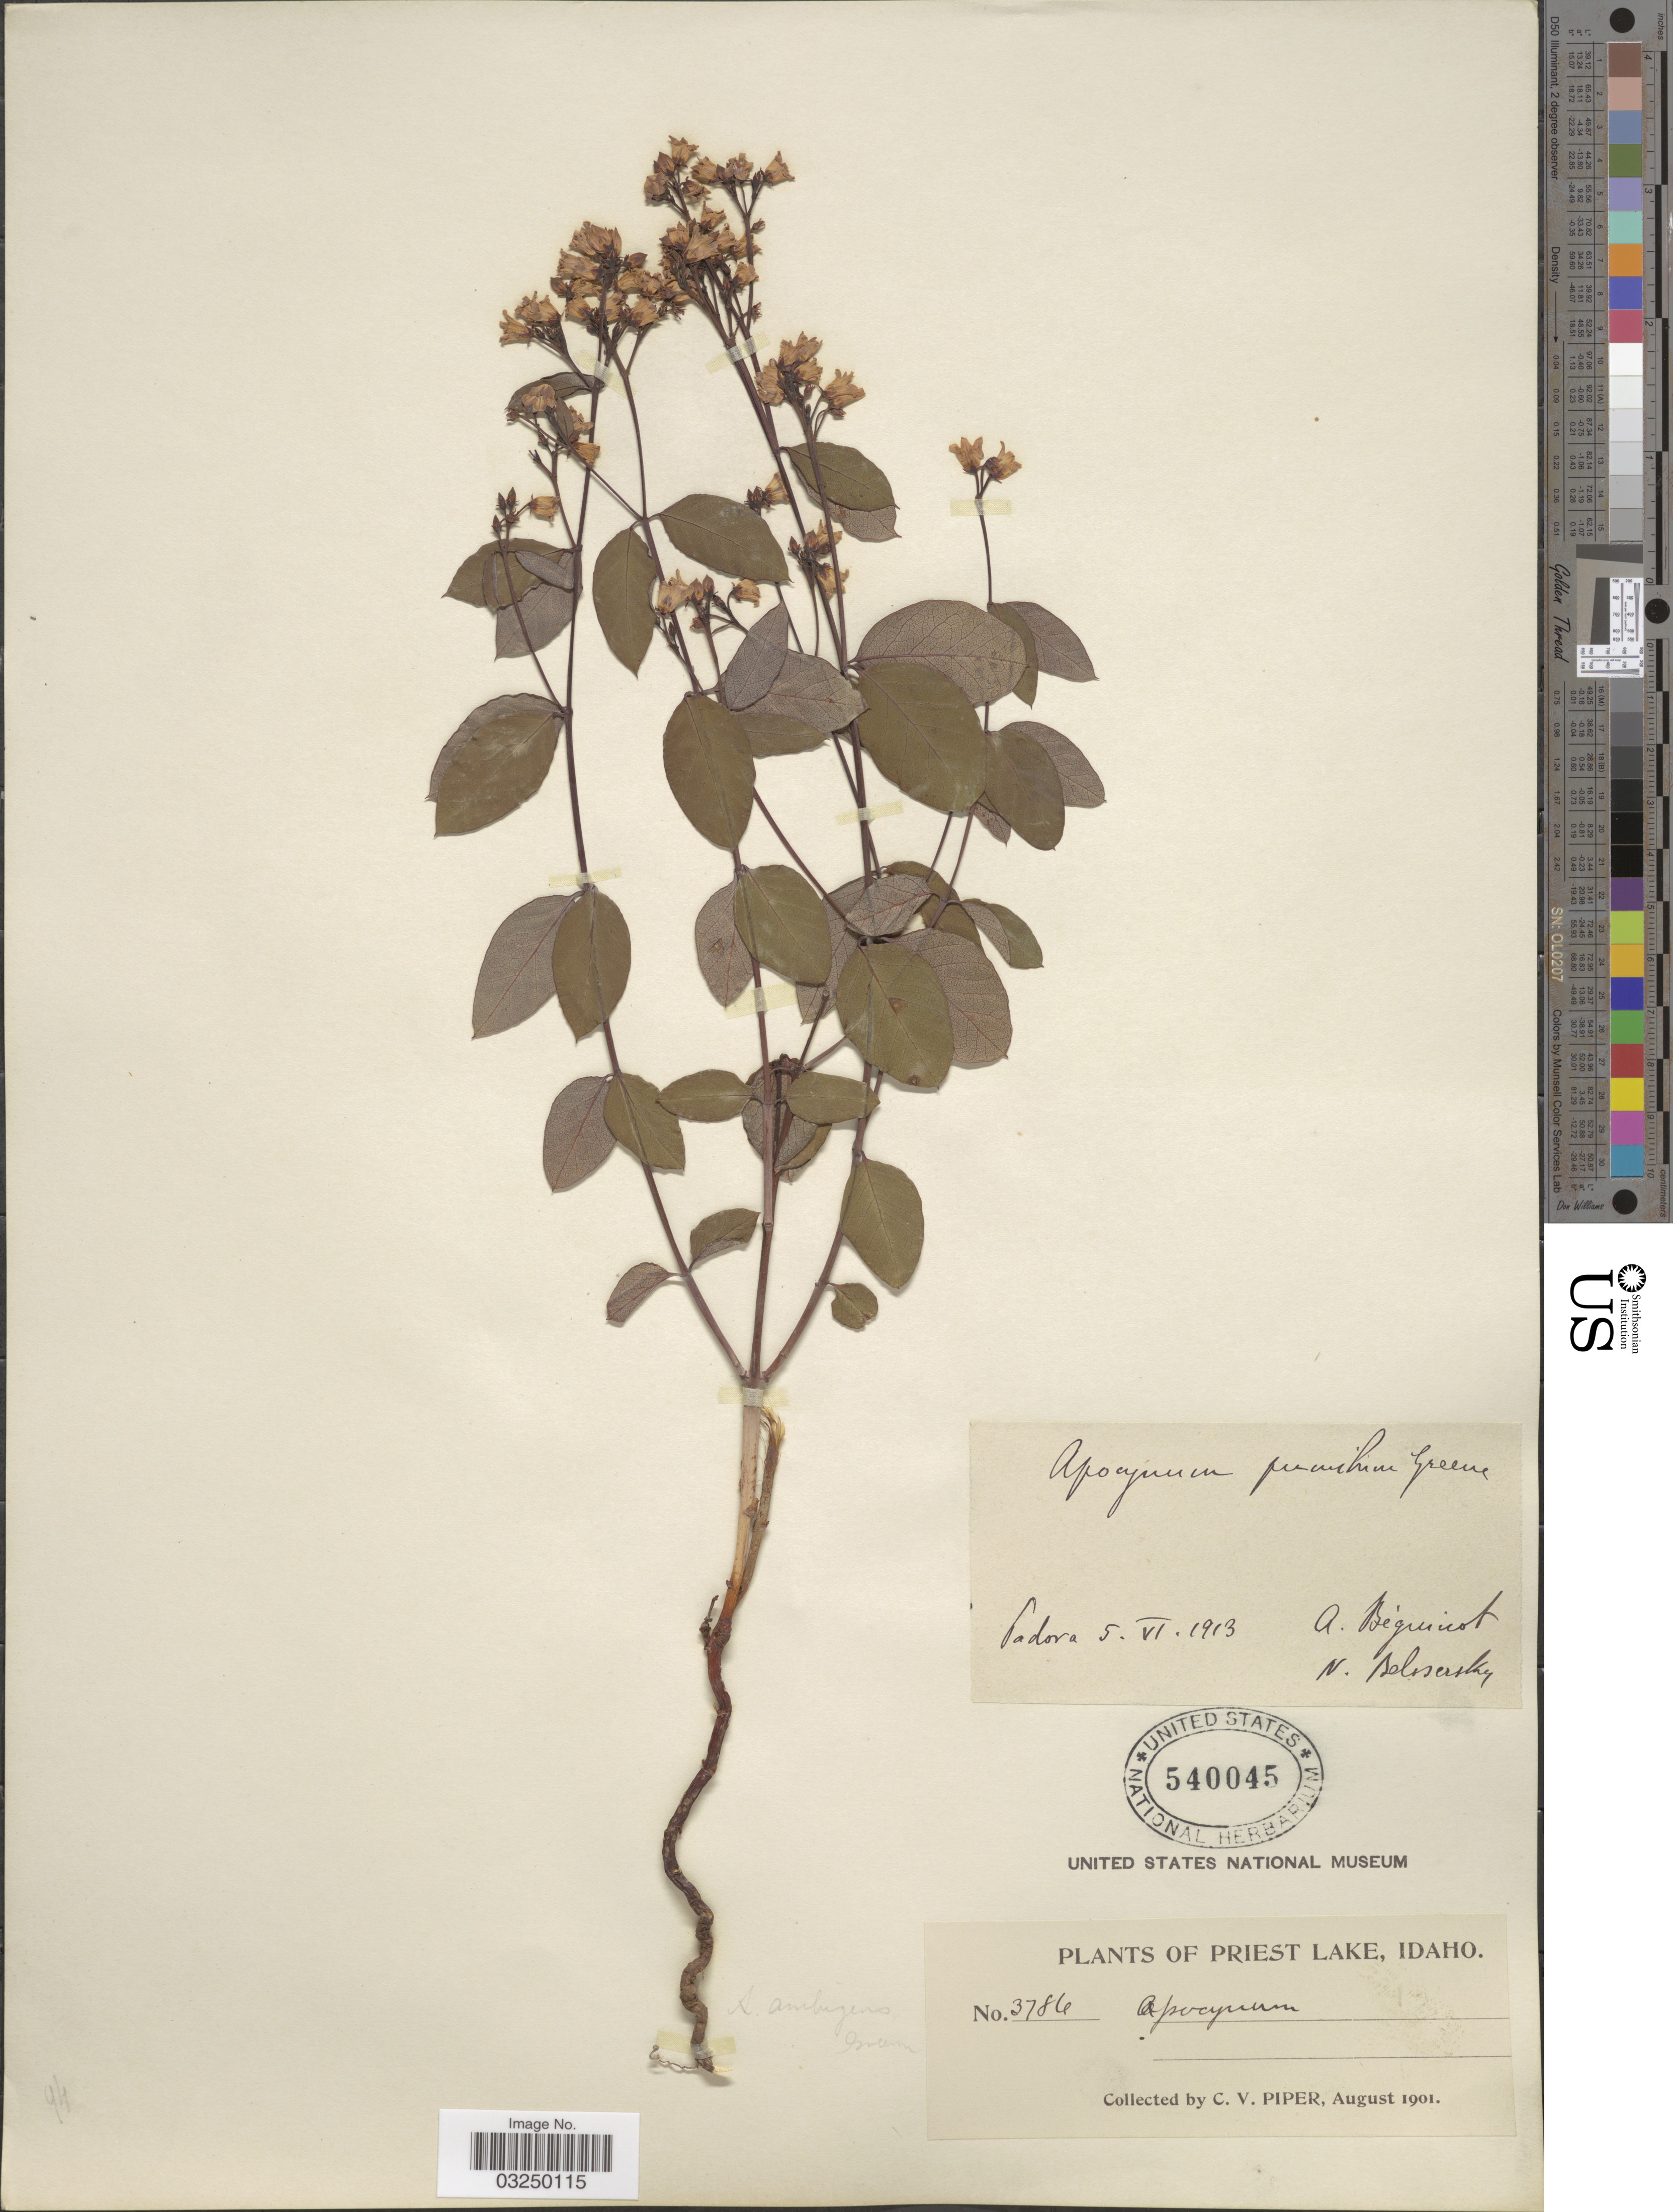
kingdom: Plantae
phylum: Tracheophyta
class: Magnoliopsida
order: Gentianales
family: Apocynaceae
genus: Apocynum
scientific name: Apocynum pumilum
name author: (A. Gray) Greene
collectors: C. V. Piper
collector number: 3786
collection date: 1901-08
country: United States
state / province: Idaho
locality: Priest Lake.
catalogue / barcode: US 540045